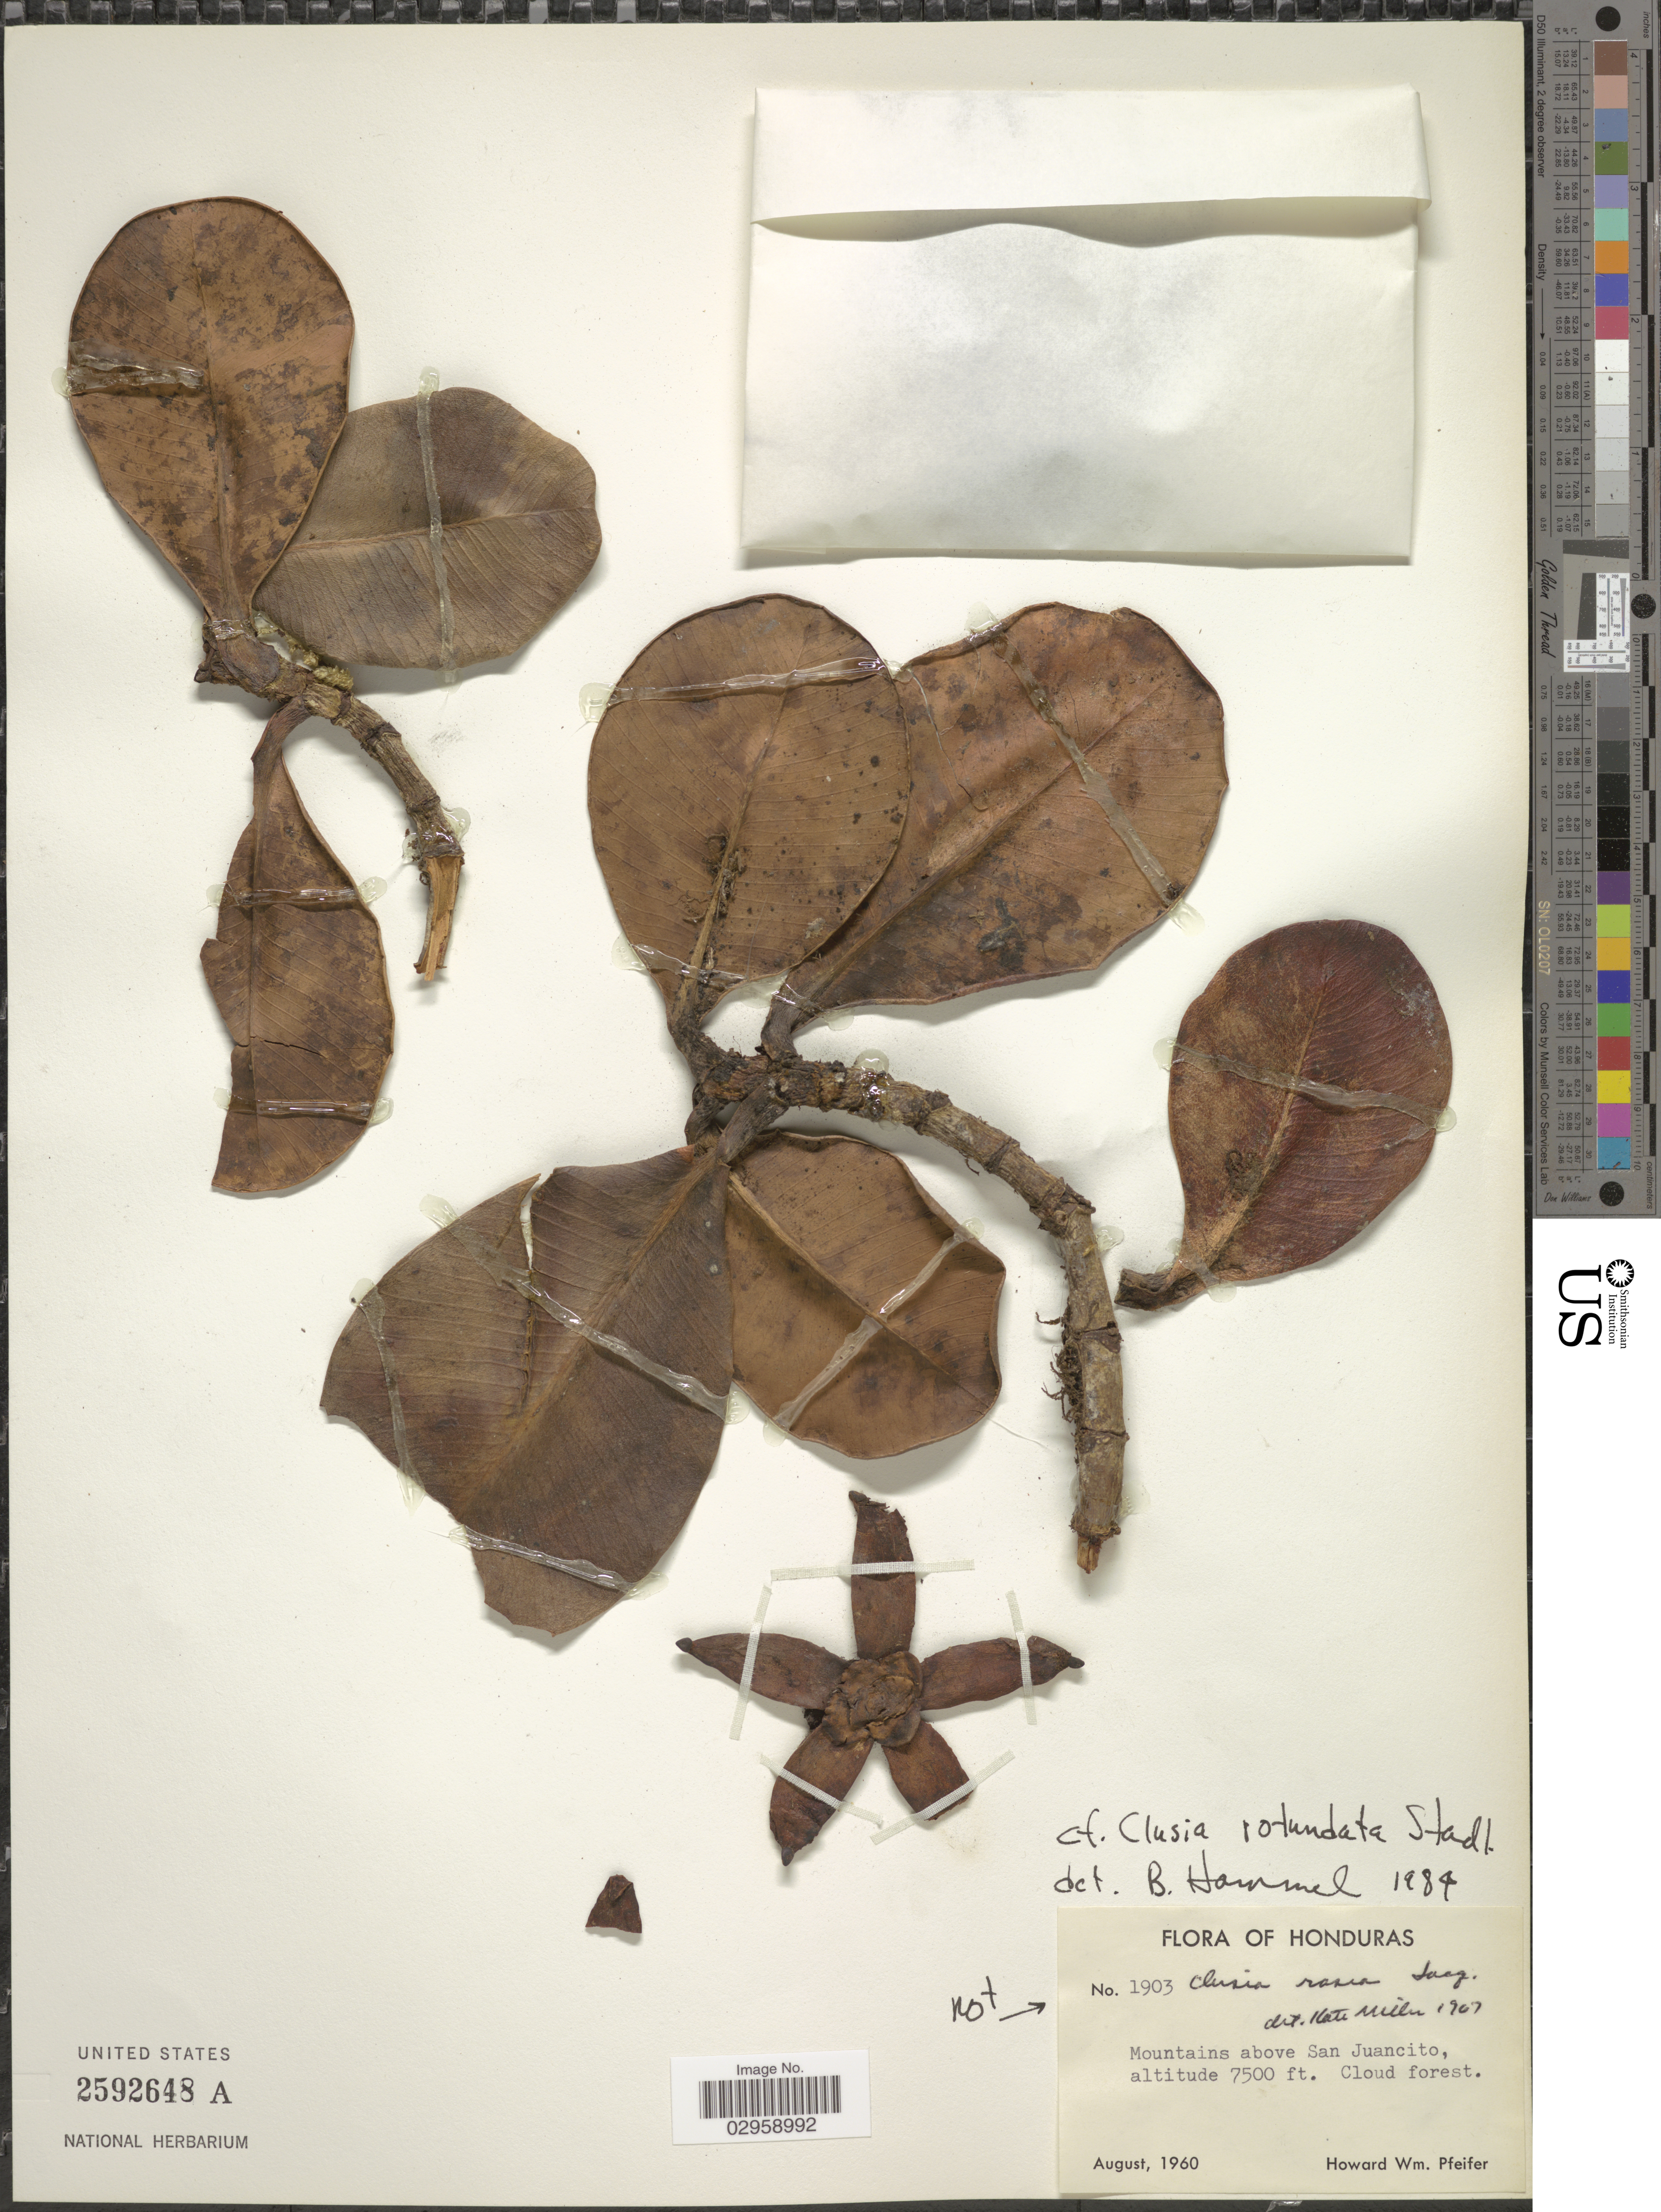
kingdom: Plantae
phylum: Tracheophyta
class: Magnoliopsida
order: Malpighiales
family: Clusiaceae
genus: Clusia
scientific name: Clusia rotundata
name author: Standl.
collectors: H. W. Pfeifer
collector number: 1903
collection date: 1960-08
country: Honduras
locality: Mountains above San Juancito.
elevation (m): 2286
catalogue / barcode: US 2592648A